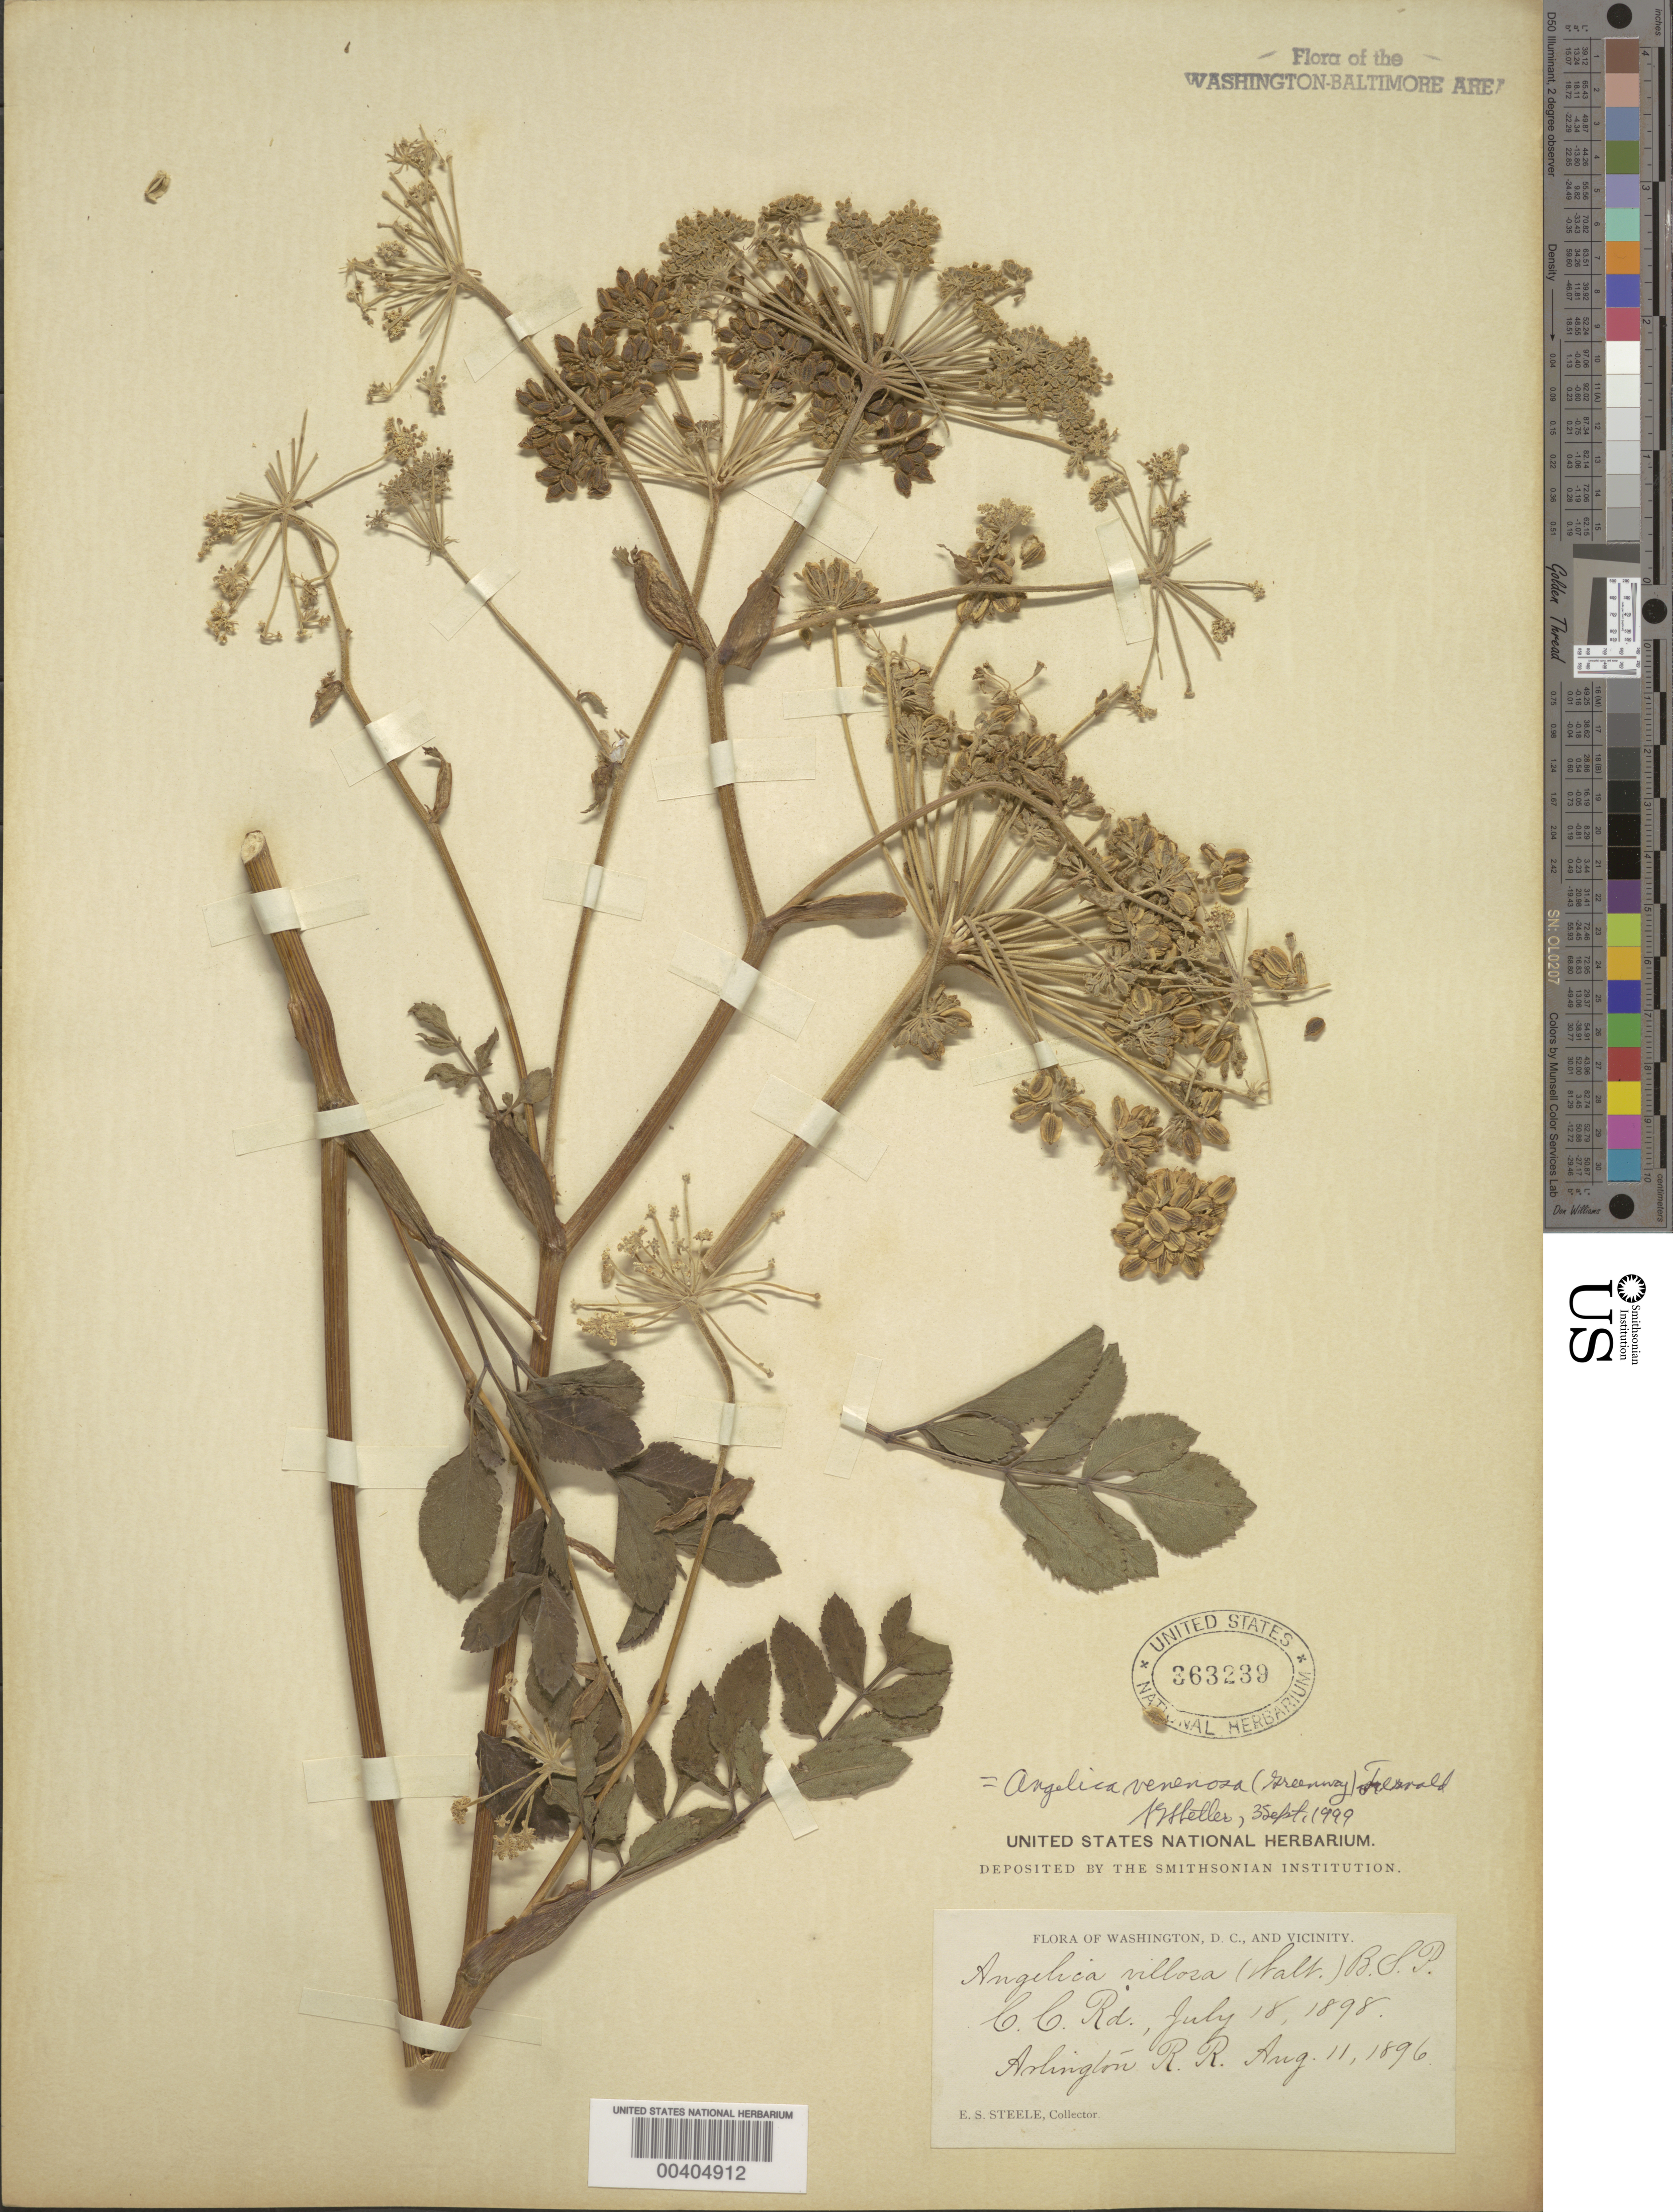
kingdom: Plantae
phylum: Tracheophyta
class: Magnoliopsida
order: Apiales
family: Apiaceae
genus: Angelica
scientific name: Angelica venenosa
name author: (Greenway) Fernald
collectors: E. H. Walker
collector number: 3590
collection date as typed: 30 Aug 1942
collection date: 1942-08-30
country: United States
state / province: Virginia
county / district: Fairfax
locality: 5.5 M from Fairfax County Court House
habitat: In wet woods near branch of Cherry Run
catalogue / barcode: US 3199708